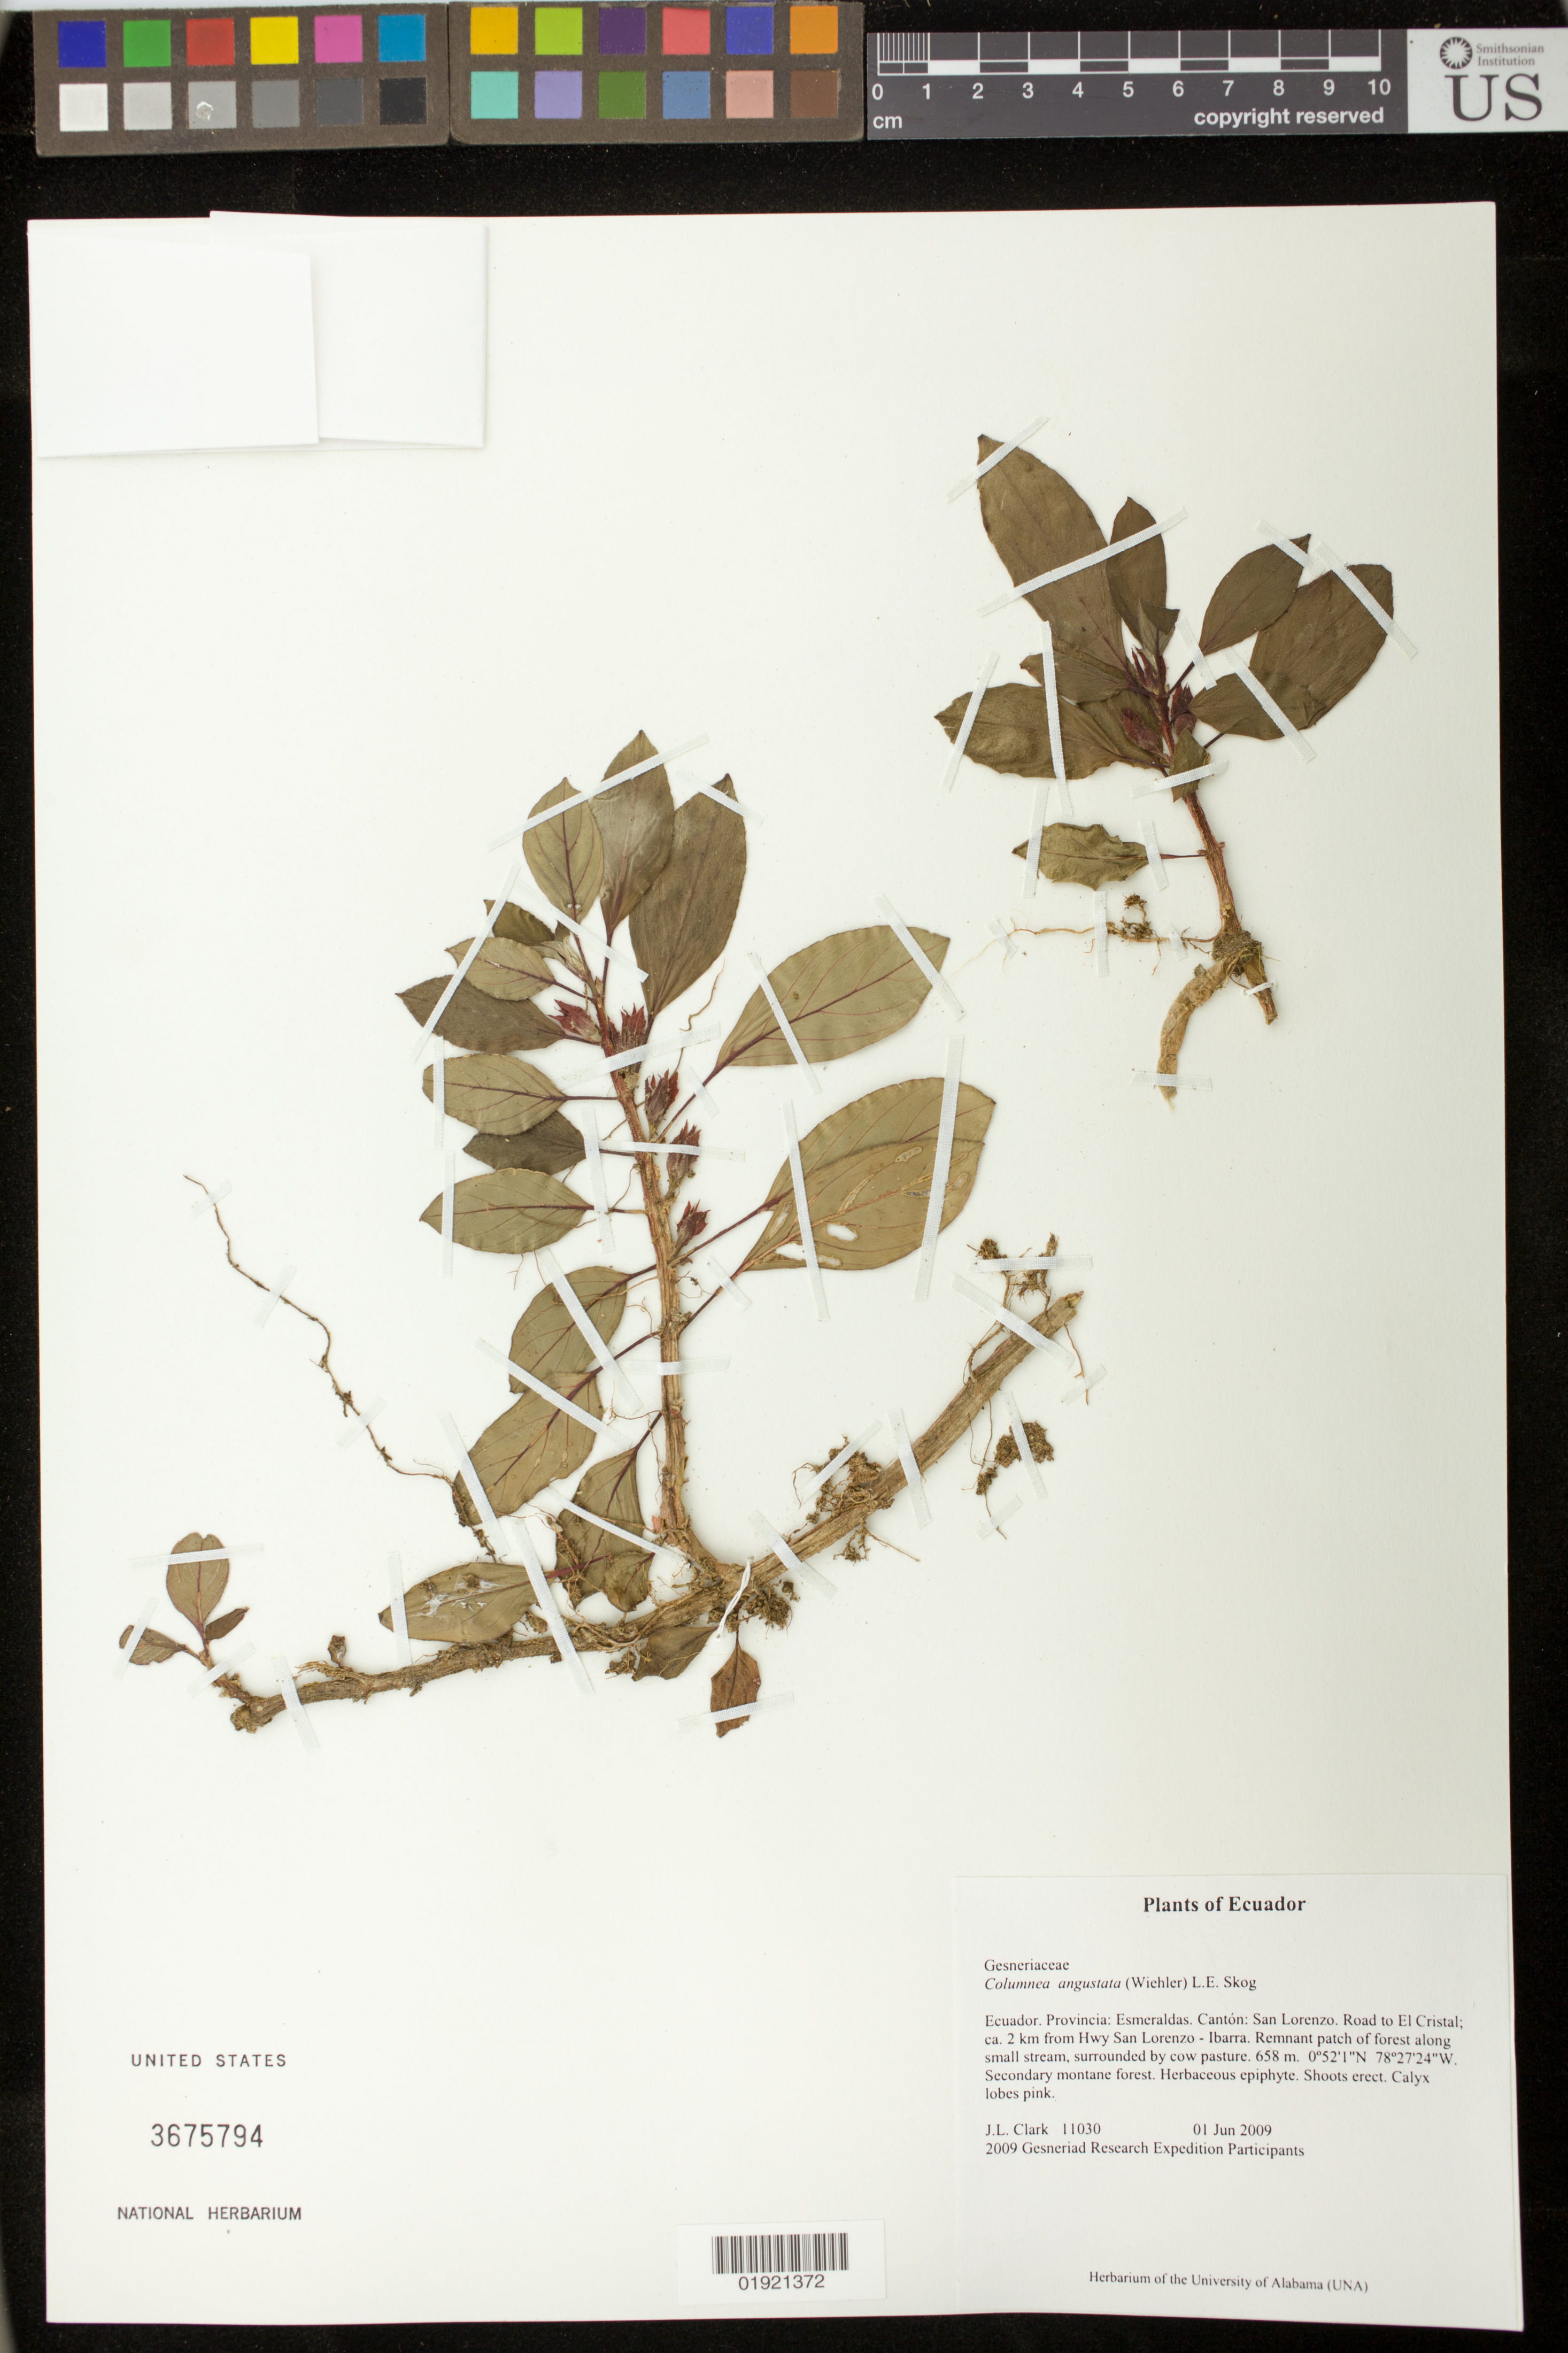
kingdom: Plantae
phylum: Tracheophyta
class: Magnoliopsida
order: Lamiales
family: Gesneriaceae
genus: Columnea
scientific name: Columnea angustata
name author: (Wiehler) L.E. Skog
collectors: J. L. Clark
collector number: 11030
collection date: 2009-06-01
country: Ecuador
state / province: Esmeraldas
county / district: San Lorenzo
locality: Road to El Cristal; ca. 2 km from Hwy San Lorenzo-Ibarra. Remnant patch of forest along small stream, surrounded by cow pasture.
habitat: Secondary montane forest.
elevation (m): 658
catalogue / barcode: US 3675794